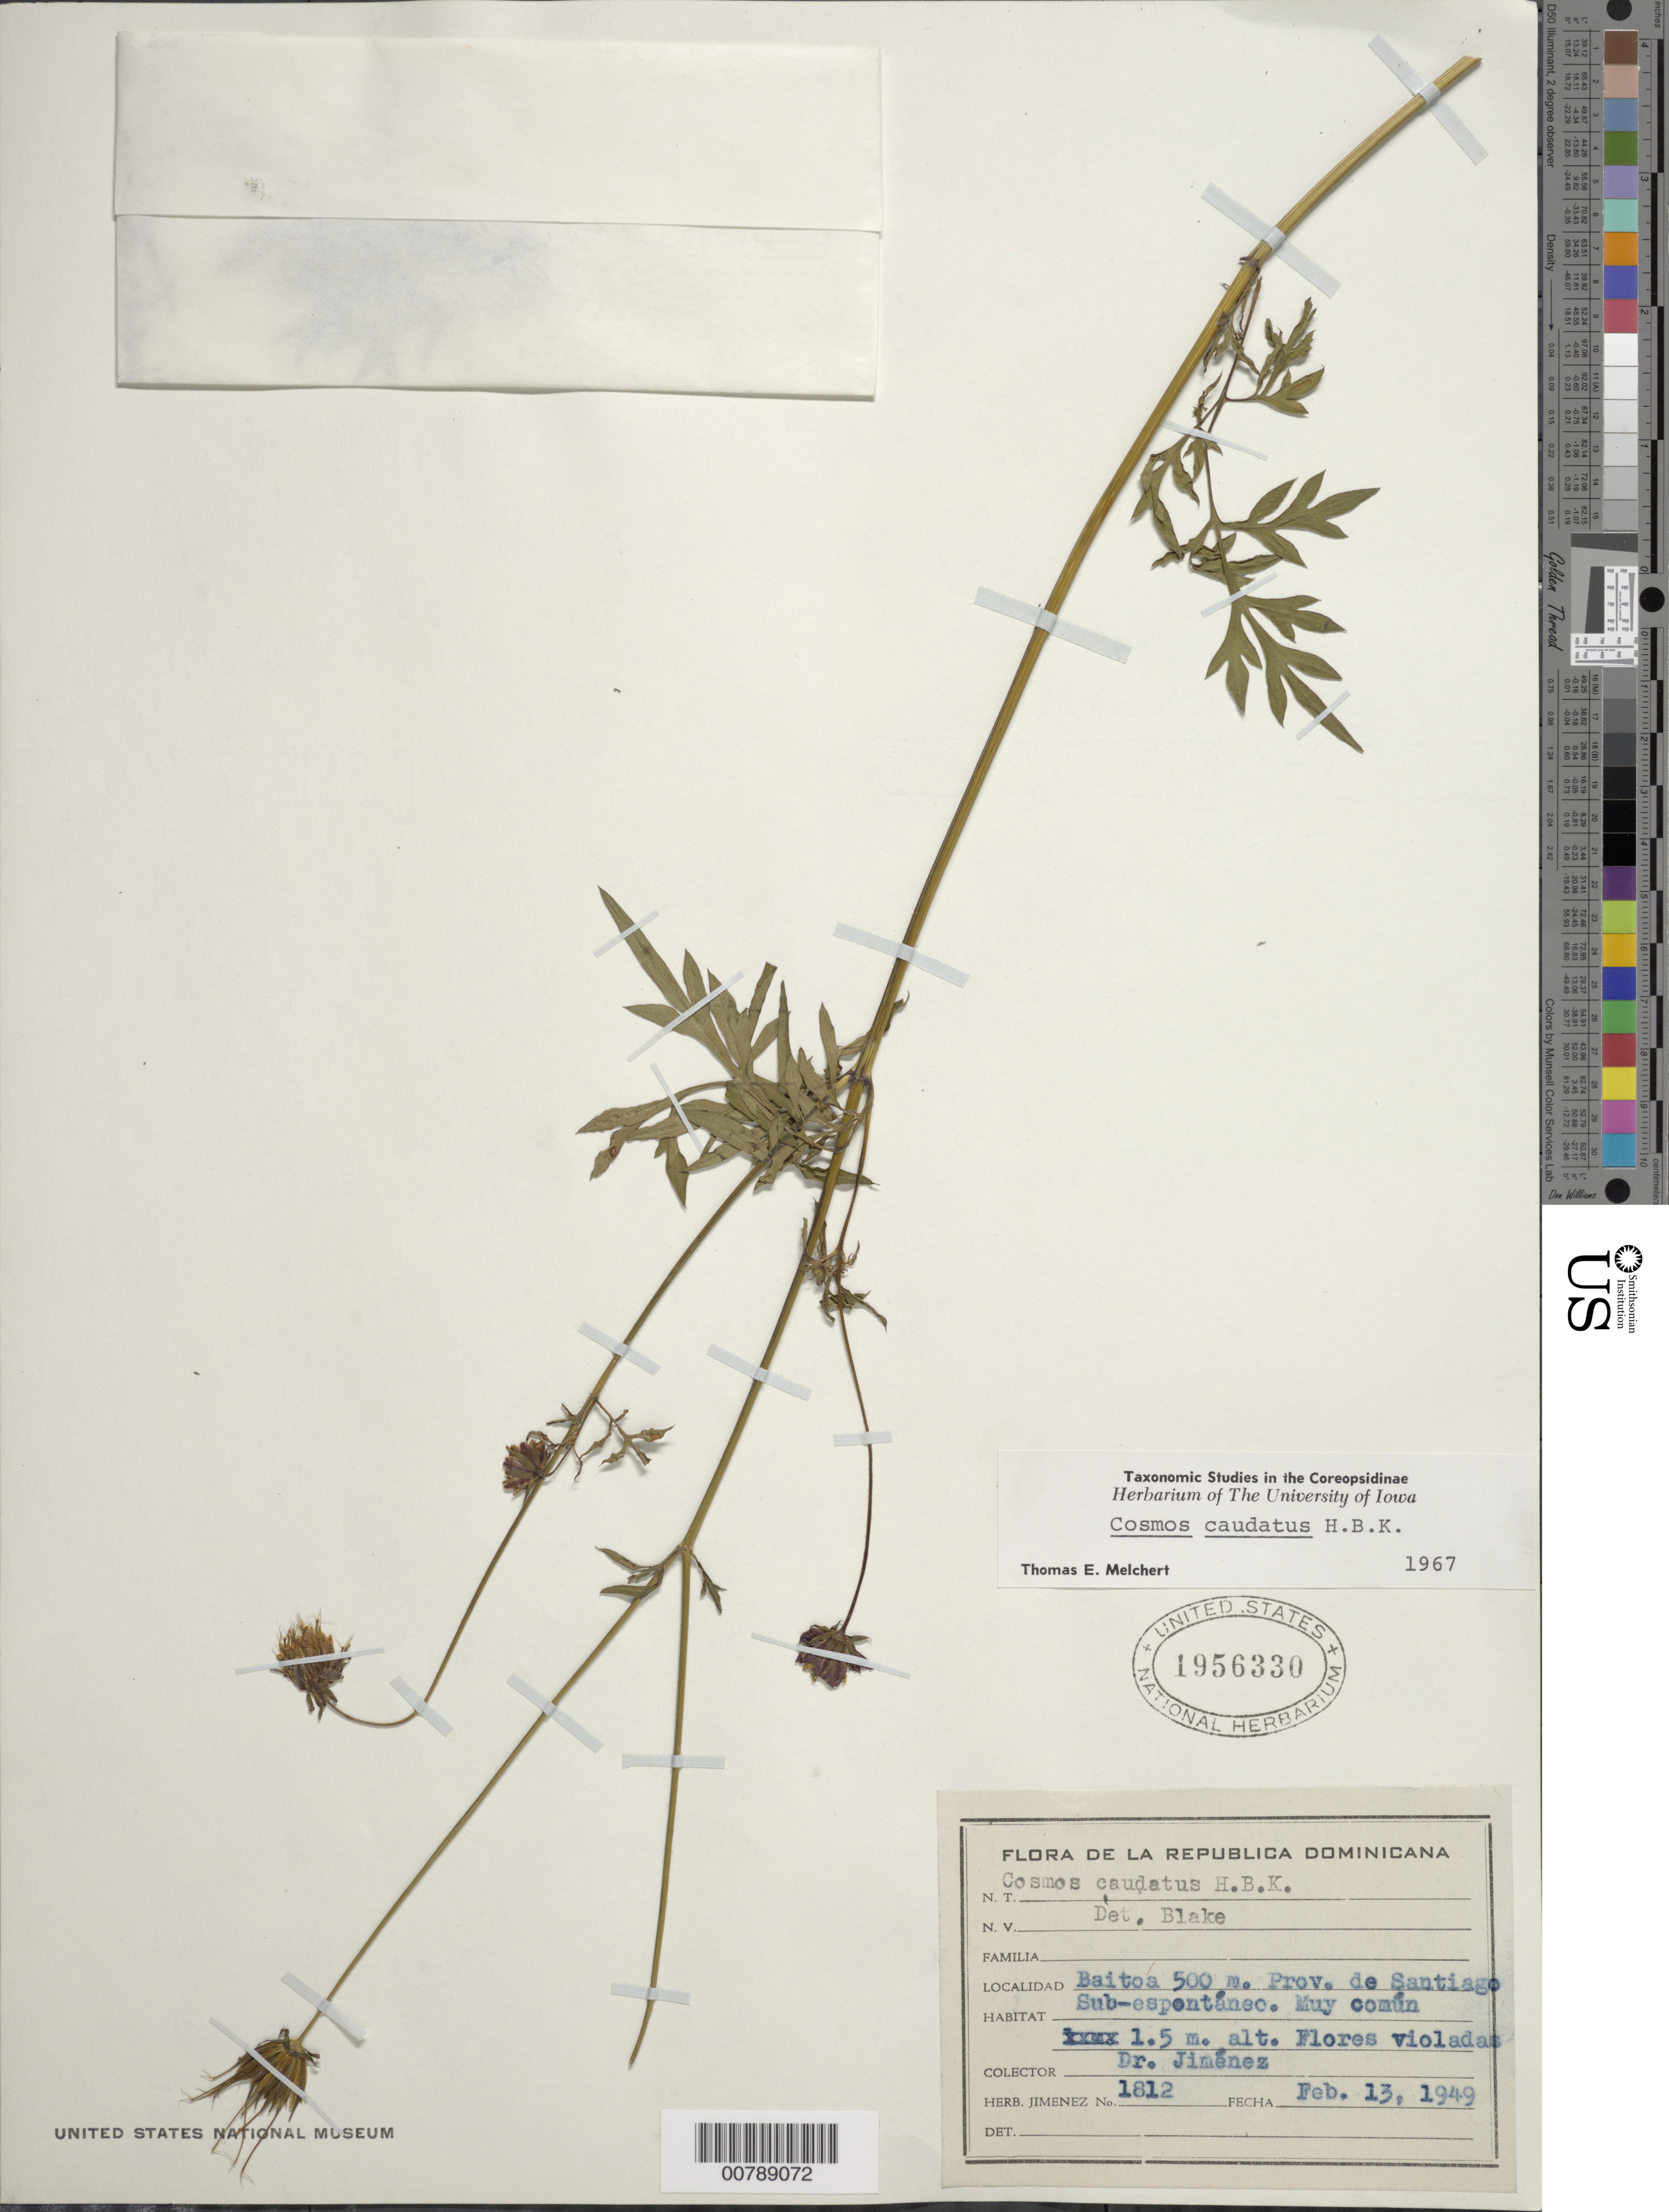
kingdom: Plantae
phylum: Tracheophyta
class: Magnoliopsida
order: Asterales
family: Asteraceae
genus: Cosmos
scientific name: Cosmos caudatus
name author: Kunth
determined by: Melchert, T. E.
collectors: J. J. Jiménez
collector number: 1812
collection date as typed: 13 Feb 1949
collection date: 1949-02-13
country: Dominican Republic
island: Hispaniola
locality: Baitoa. Provincia de Santiago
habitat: Subespontáneo, muy común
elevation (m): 500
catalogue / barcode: US 1956330